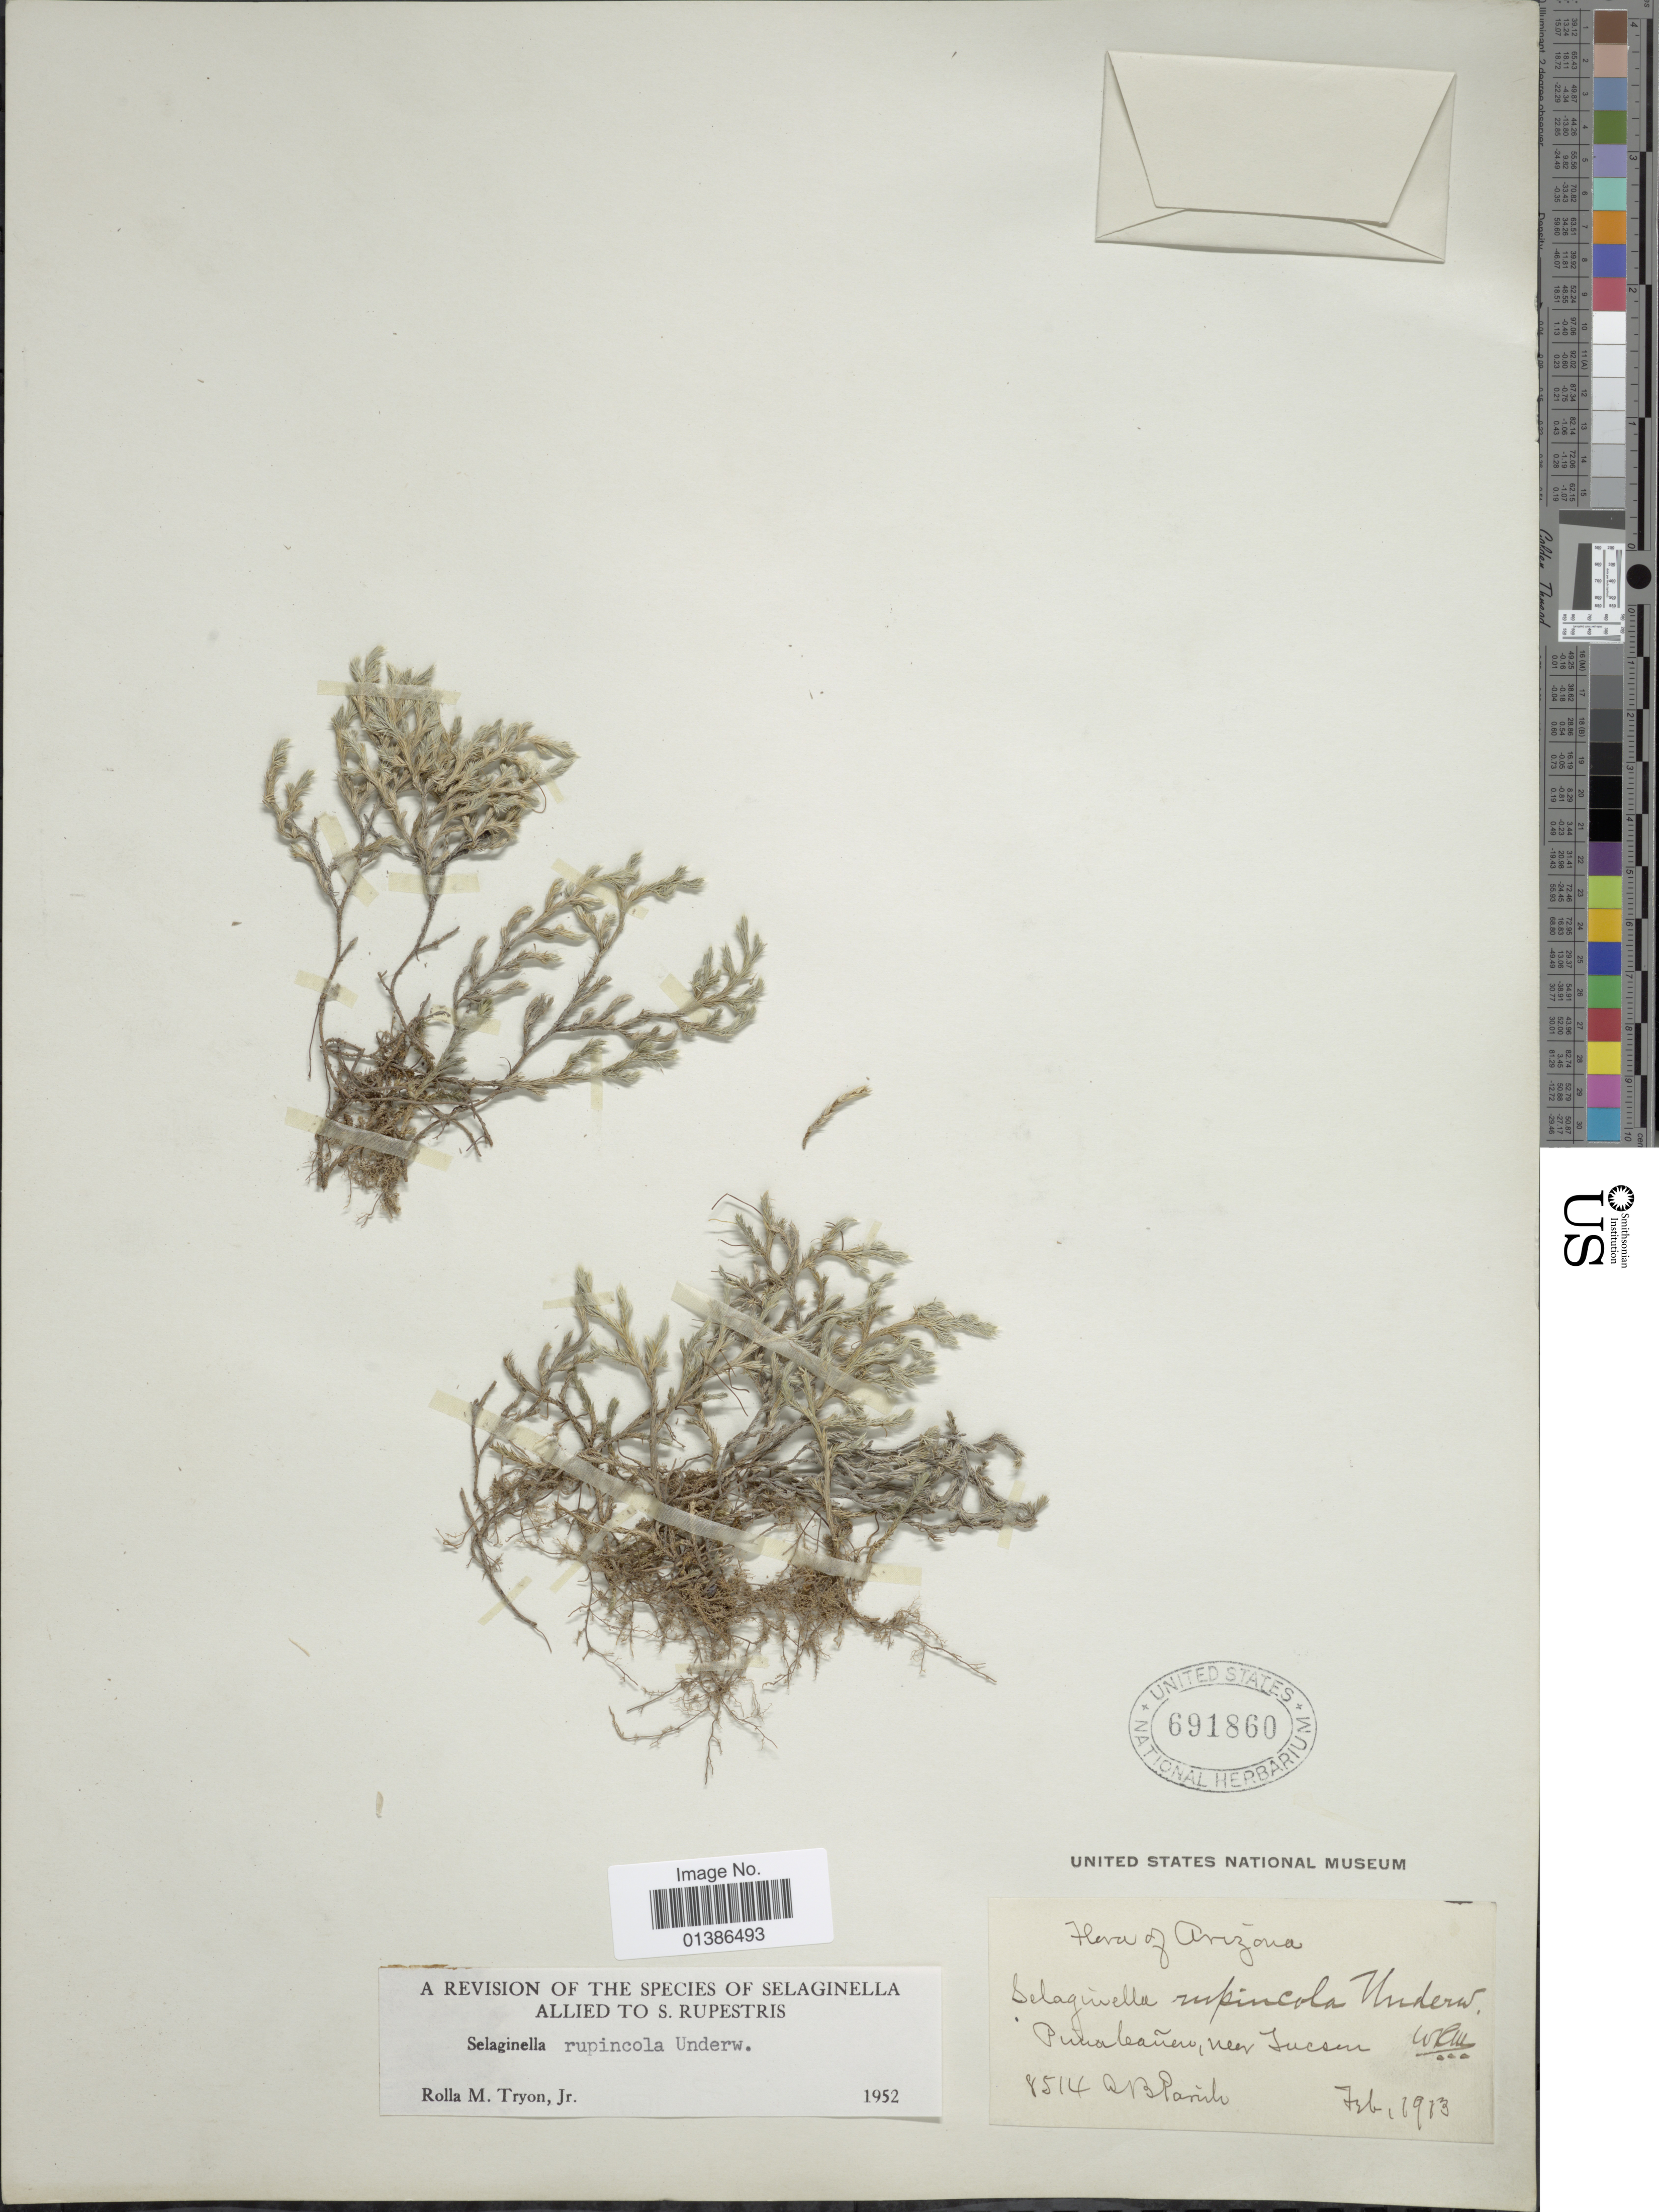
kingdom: Plantae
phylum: Tracheophyta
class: Lycopodiopsida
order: Selaginellales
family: Selaginellaceae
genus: Selaginella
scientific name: Selaginella rupincola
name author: Underw.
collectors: S. B. Parish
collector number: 8514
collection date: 1913-02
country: United States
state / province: Arizona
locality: Pima Cañon, near Tucsen.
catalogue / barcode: US 691860